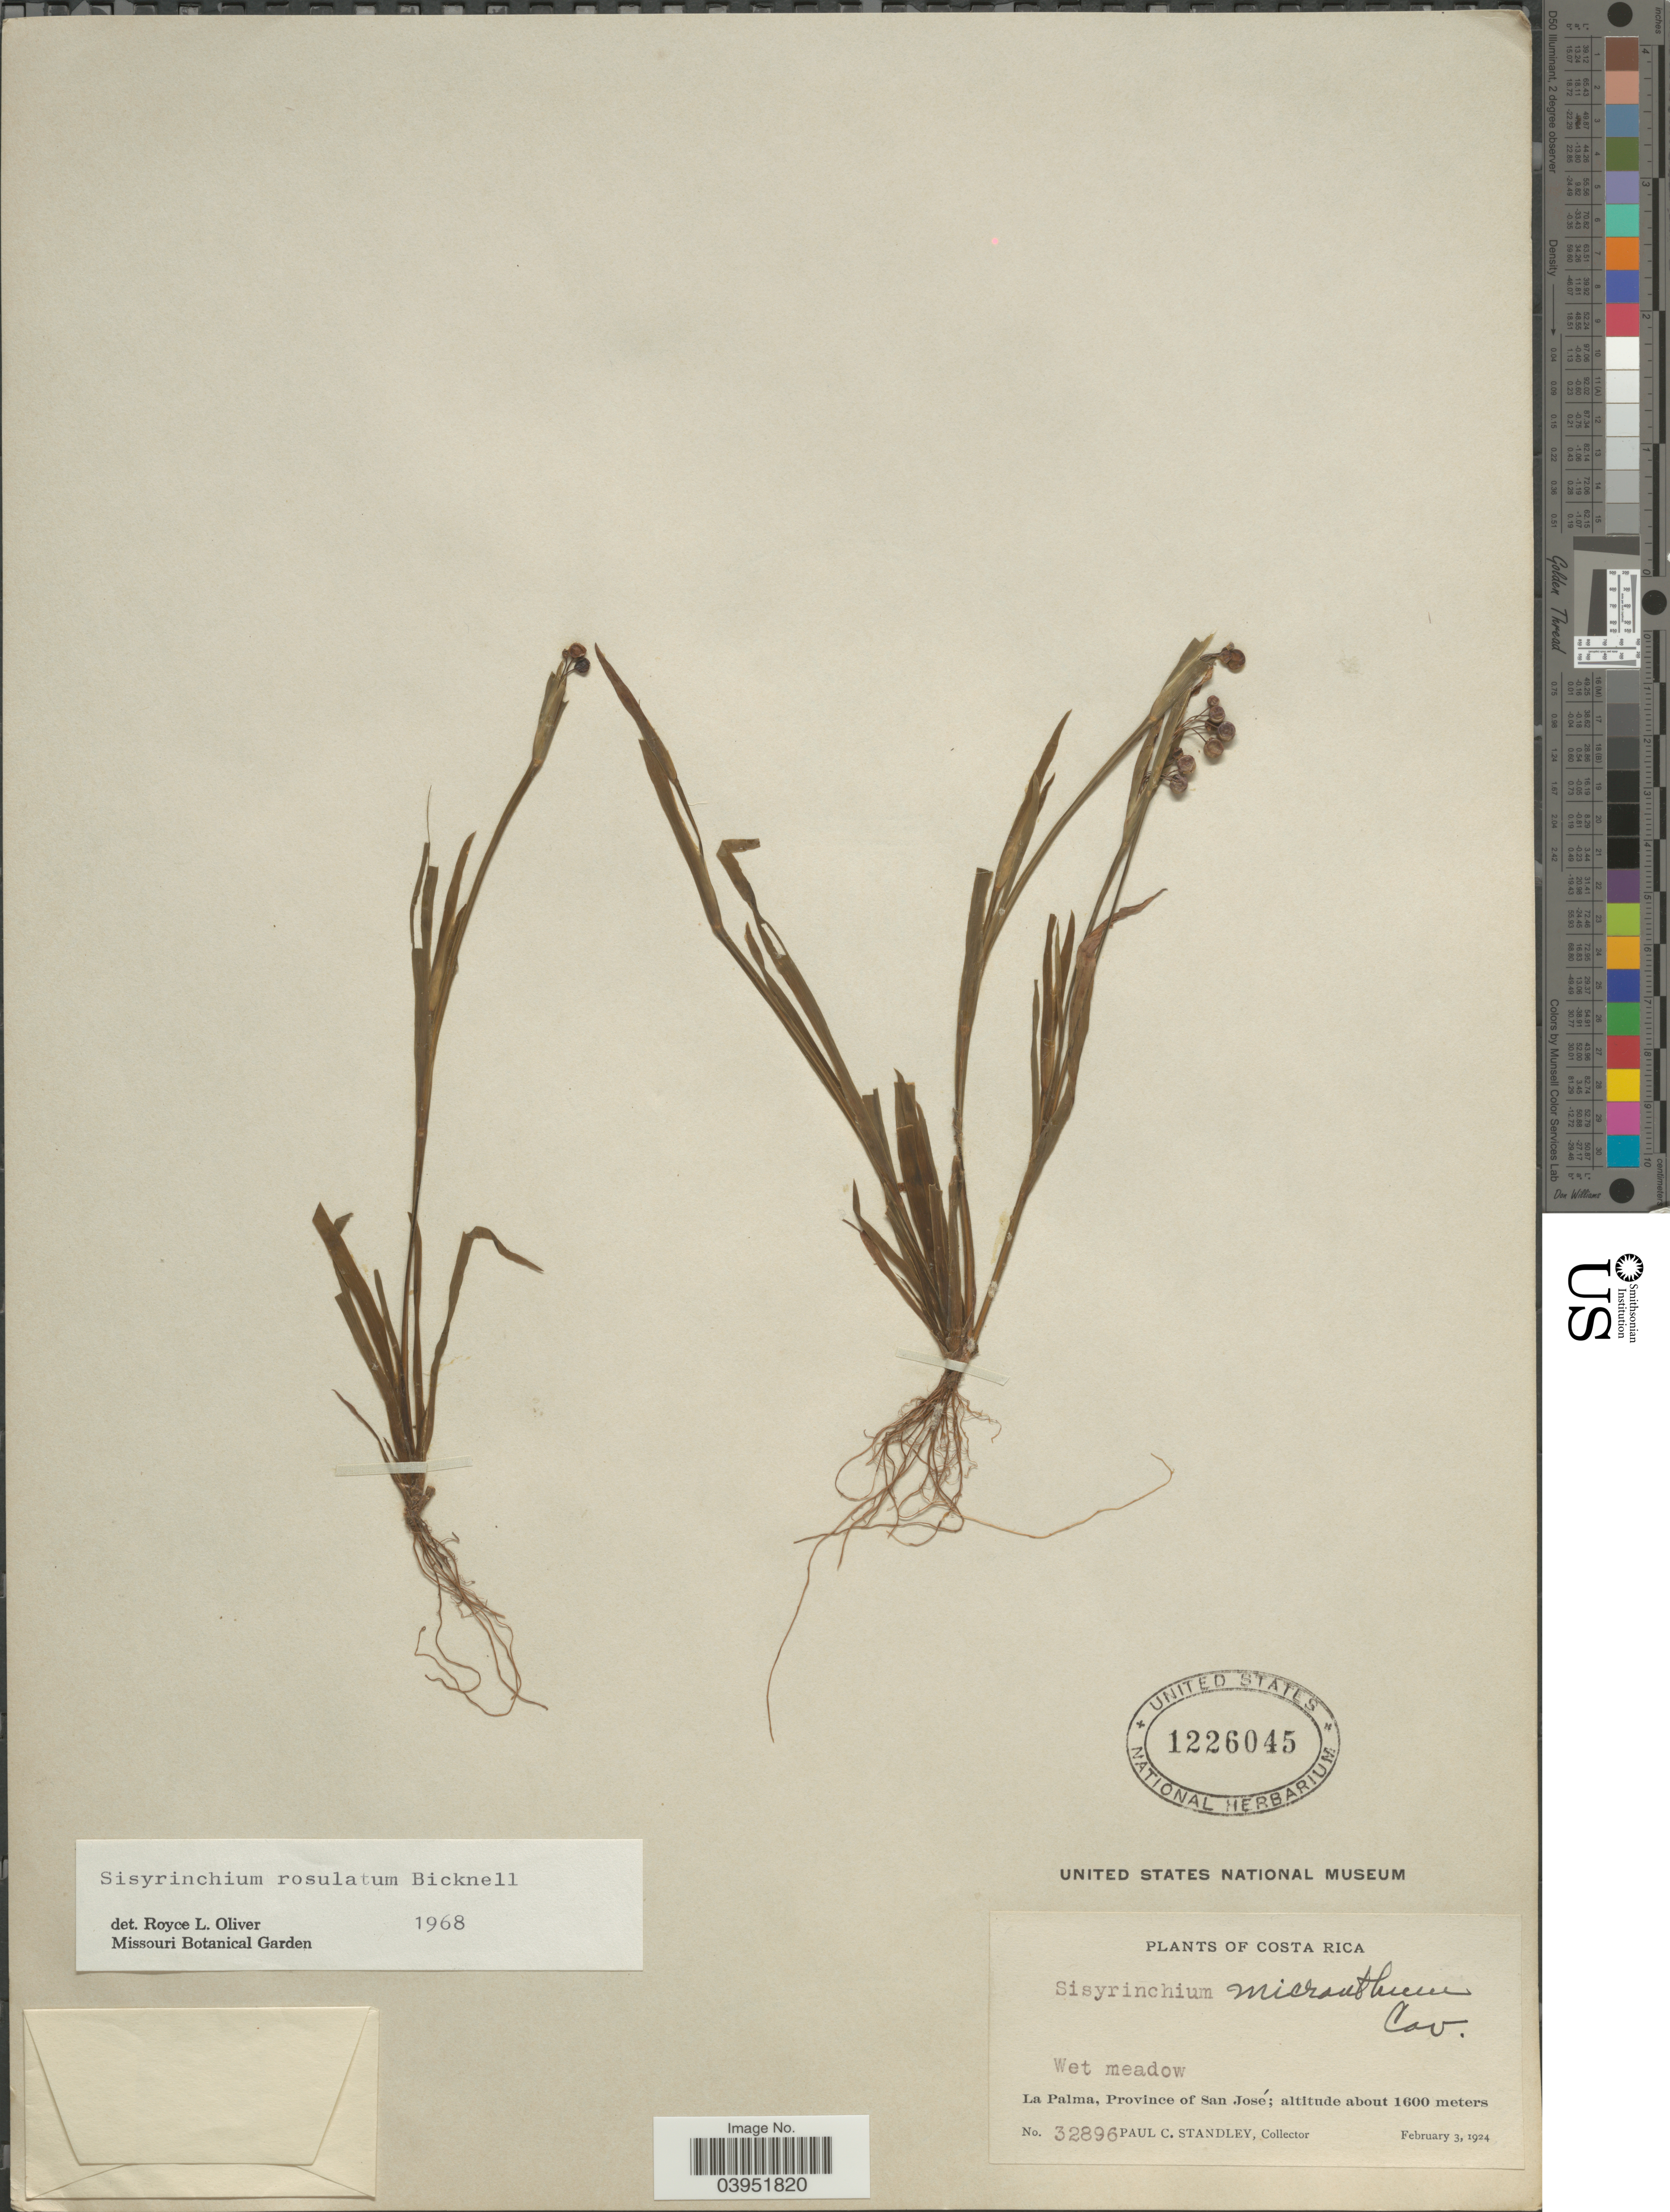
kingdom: Plantae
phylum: Tracheophyta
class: Liliopsida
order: Asparagales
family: Iridaceae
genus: Sisyrinchium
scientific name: Sisyrinchium rosulatum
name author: E.P. Bicknell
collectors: P. C. Standley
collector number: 32896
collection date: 1924-02-03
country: Costa Rica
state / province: San José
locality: La Palma.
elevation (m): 1600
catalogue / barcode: US 1226045